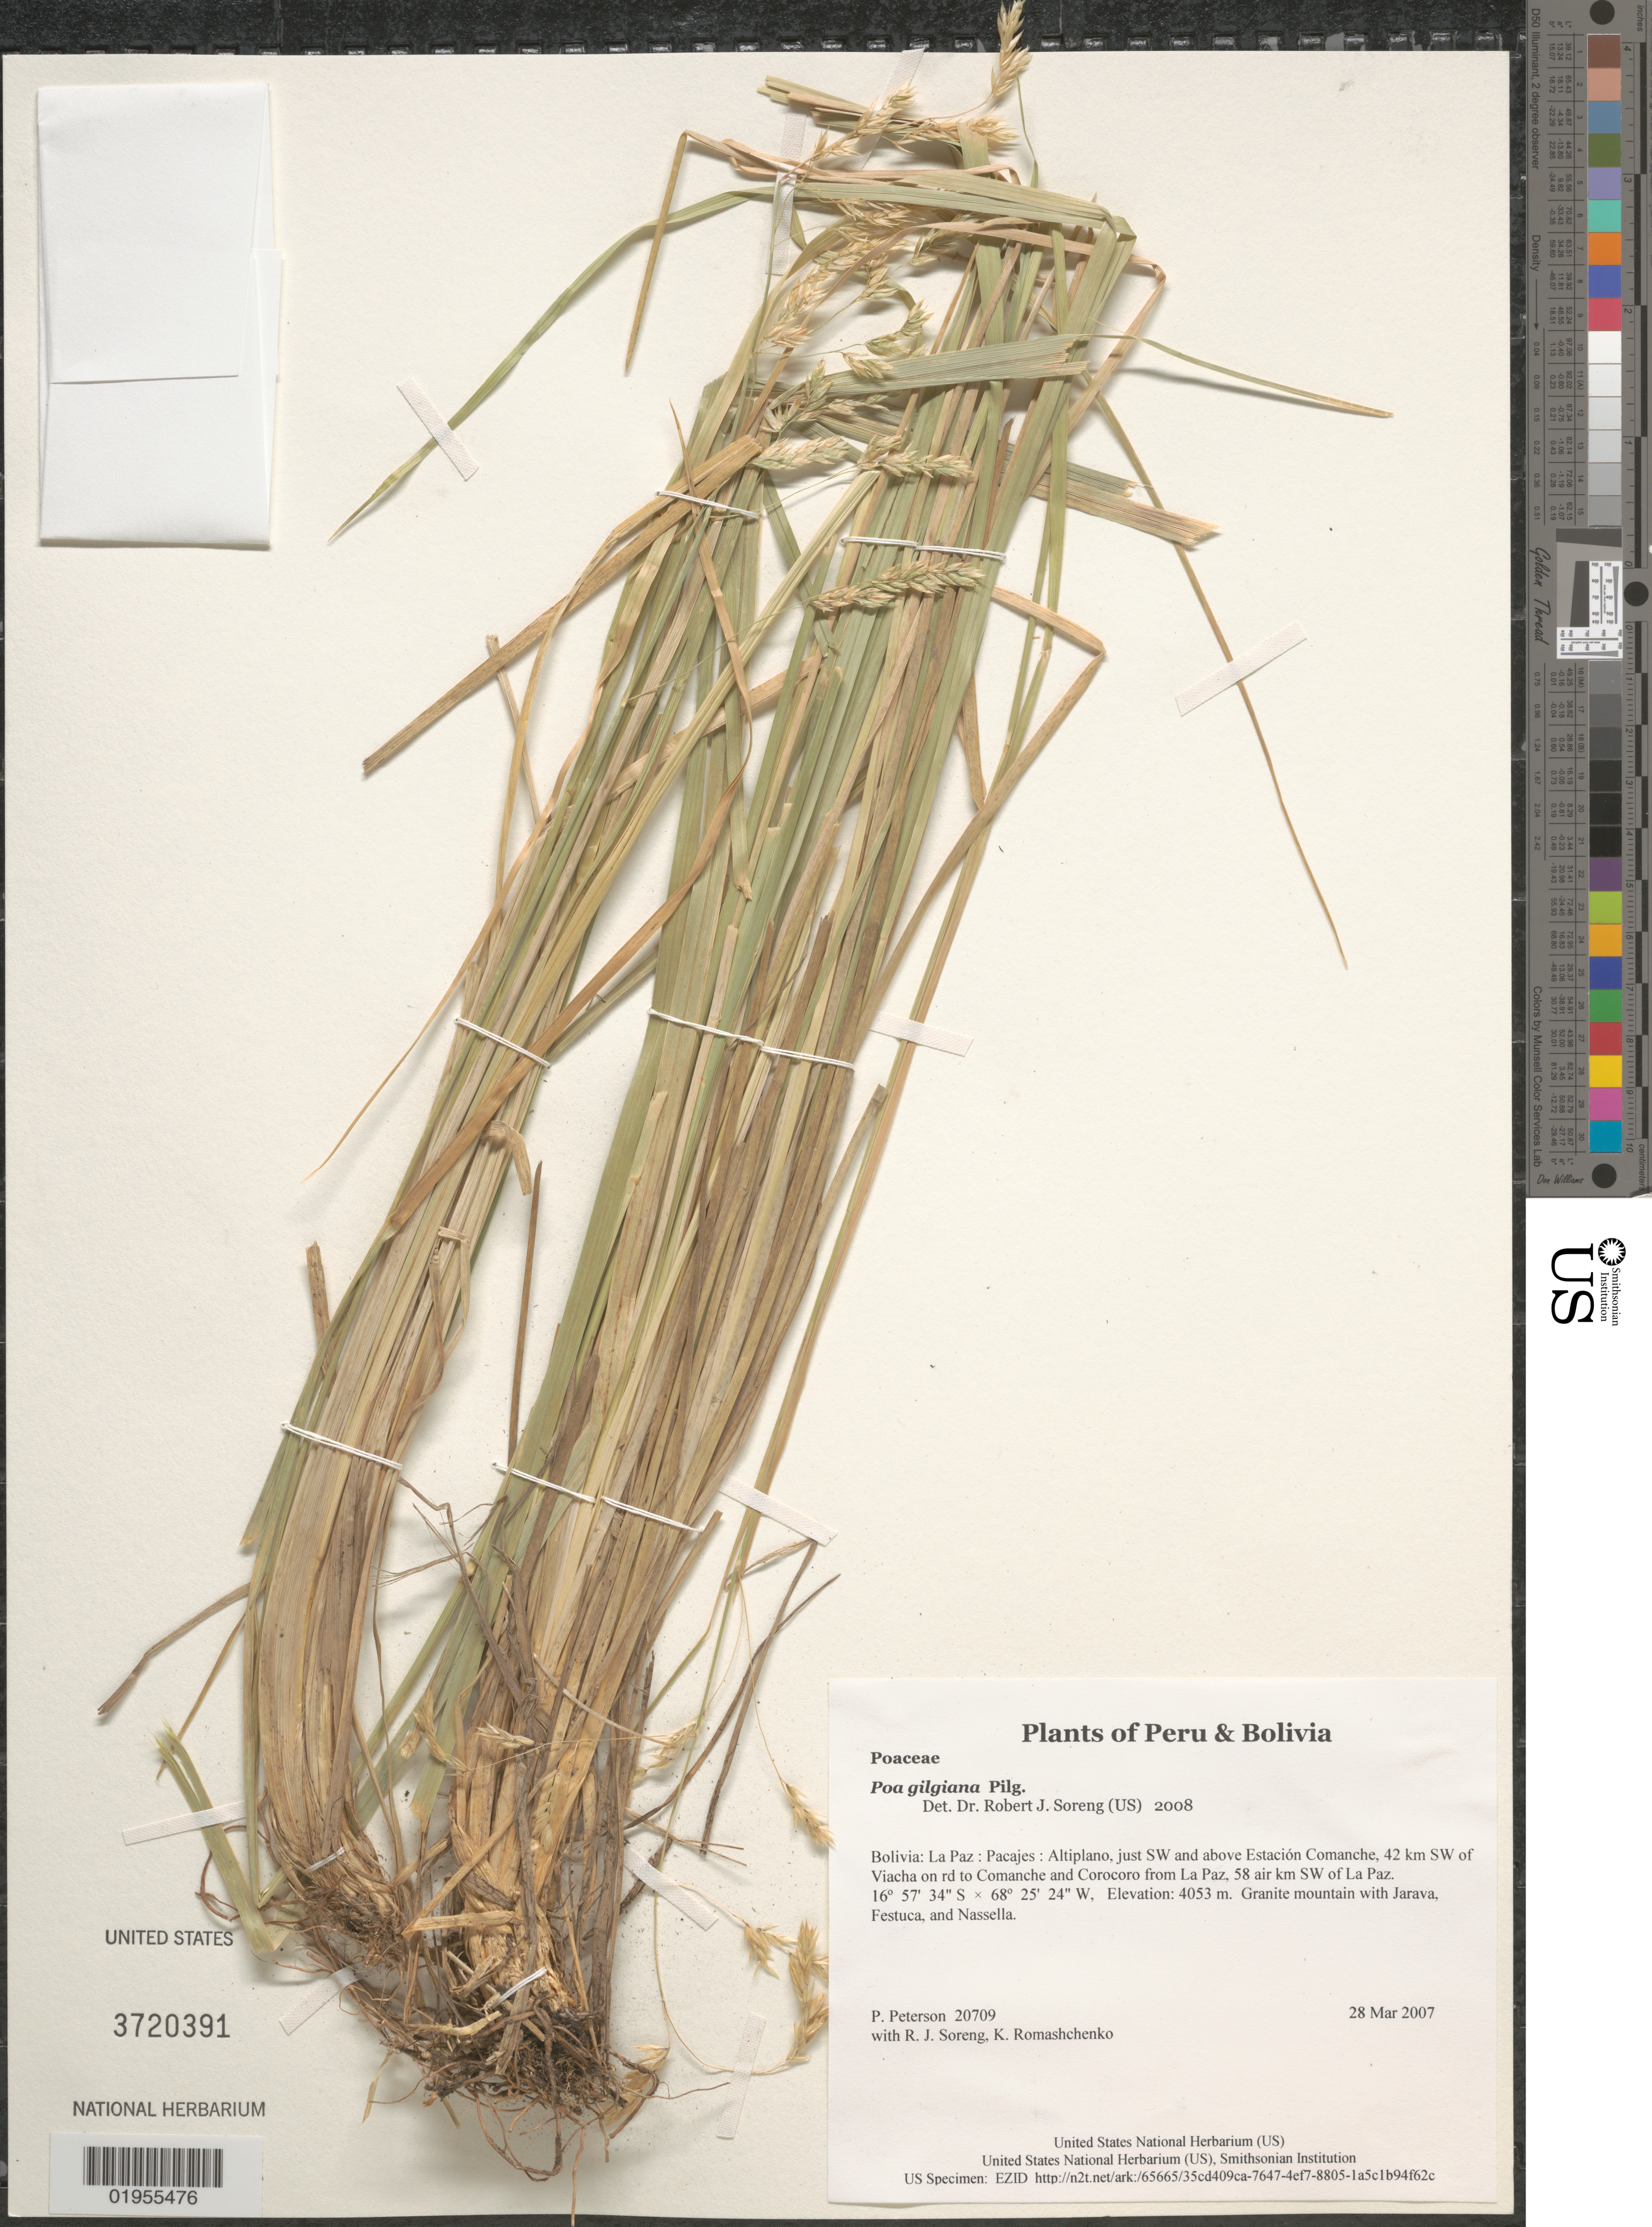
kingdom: Plantae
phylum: Tracheophyta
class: Liliopsida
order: Poales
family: Poaceae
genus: Poa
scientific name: Poa gilgiana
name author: Pilg.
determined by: Soreng, Robert J., Research Associate (BOT), Smithsonian Institution - National Museum of Natural History (UNITED STATES)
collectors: P. M. Peterson, R. J. Soreng & K. Romashchenko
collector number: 20709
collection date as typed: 28 Mar 2007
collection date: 2007-03-28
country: Bolivia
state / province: La Paz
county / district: Pacajes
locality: Altiplano, just SW and above Estación Comanche, 42 km SW of Viacha on rd to Comanche and Corocoro from La Paz, 58 air km SW of La Paz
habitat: Granite mountain with Jarava, Festuca, and Nassella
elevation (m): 4053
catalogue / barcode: US 3720391